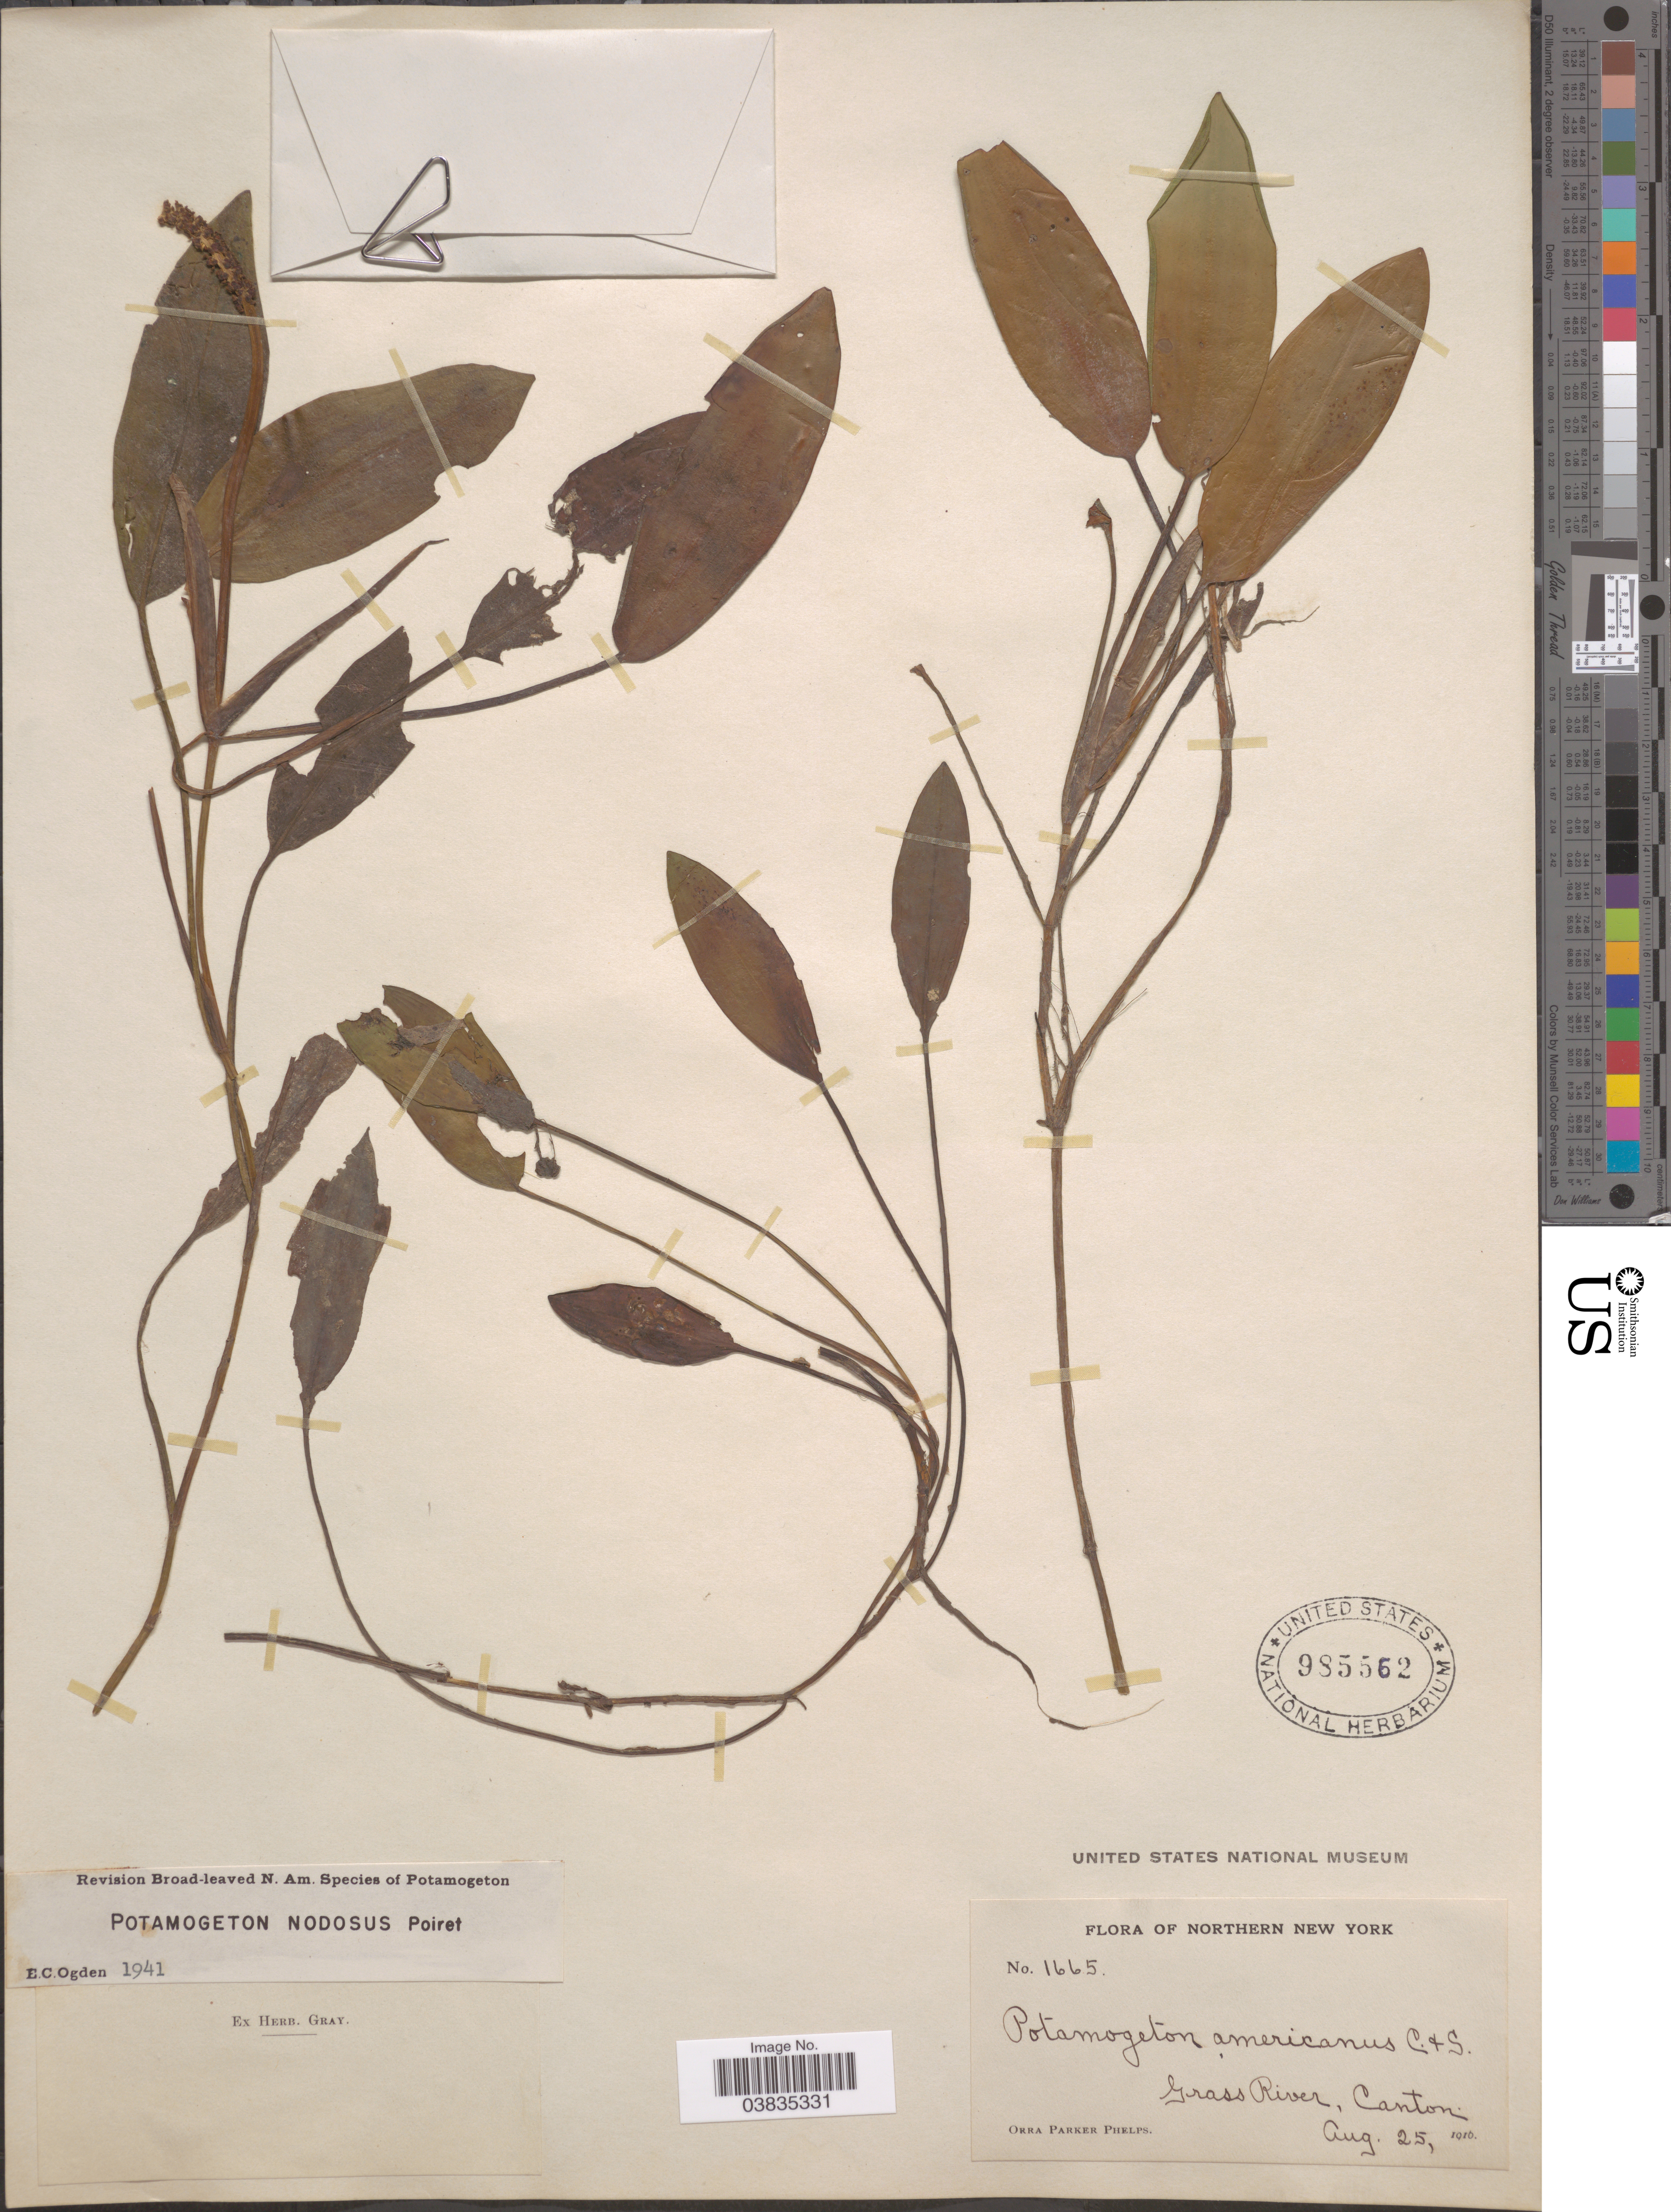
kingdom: Plantae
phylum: Tracheophyta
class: Liliopsida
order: Alismatales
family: Potamogetonaceae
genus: Potamogeton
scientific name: Potamogeton nodosus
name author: Poir.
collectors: O. P. Phelps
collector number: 1665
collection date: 1916-08-25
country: United States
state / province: New York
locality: Northern New York. Grass River, Canton.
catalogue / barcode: US 985562